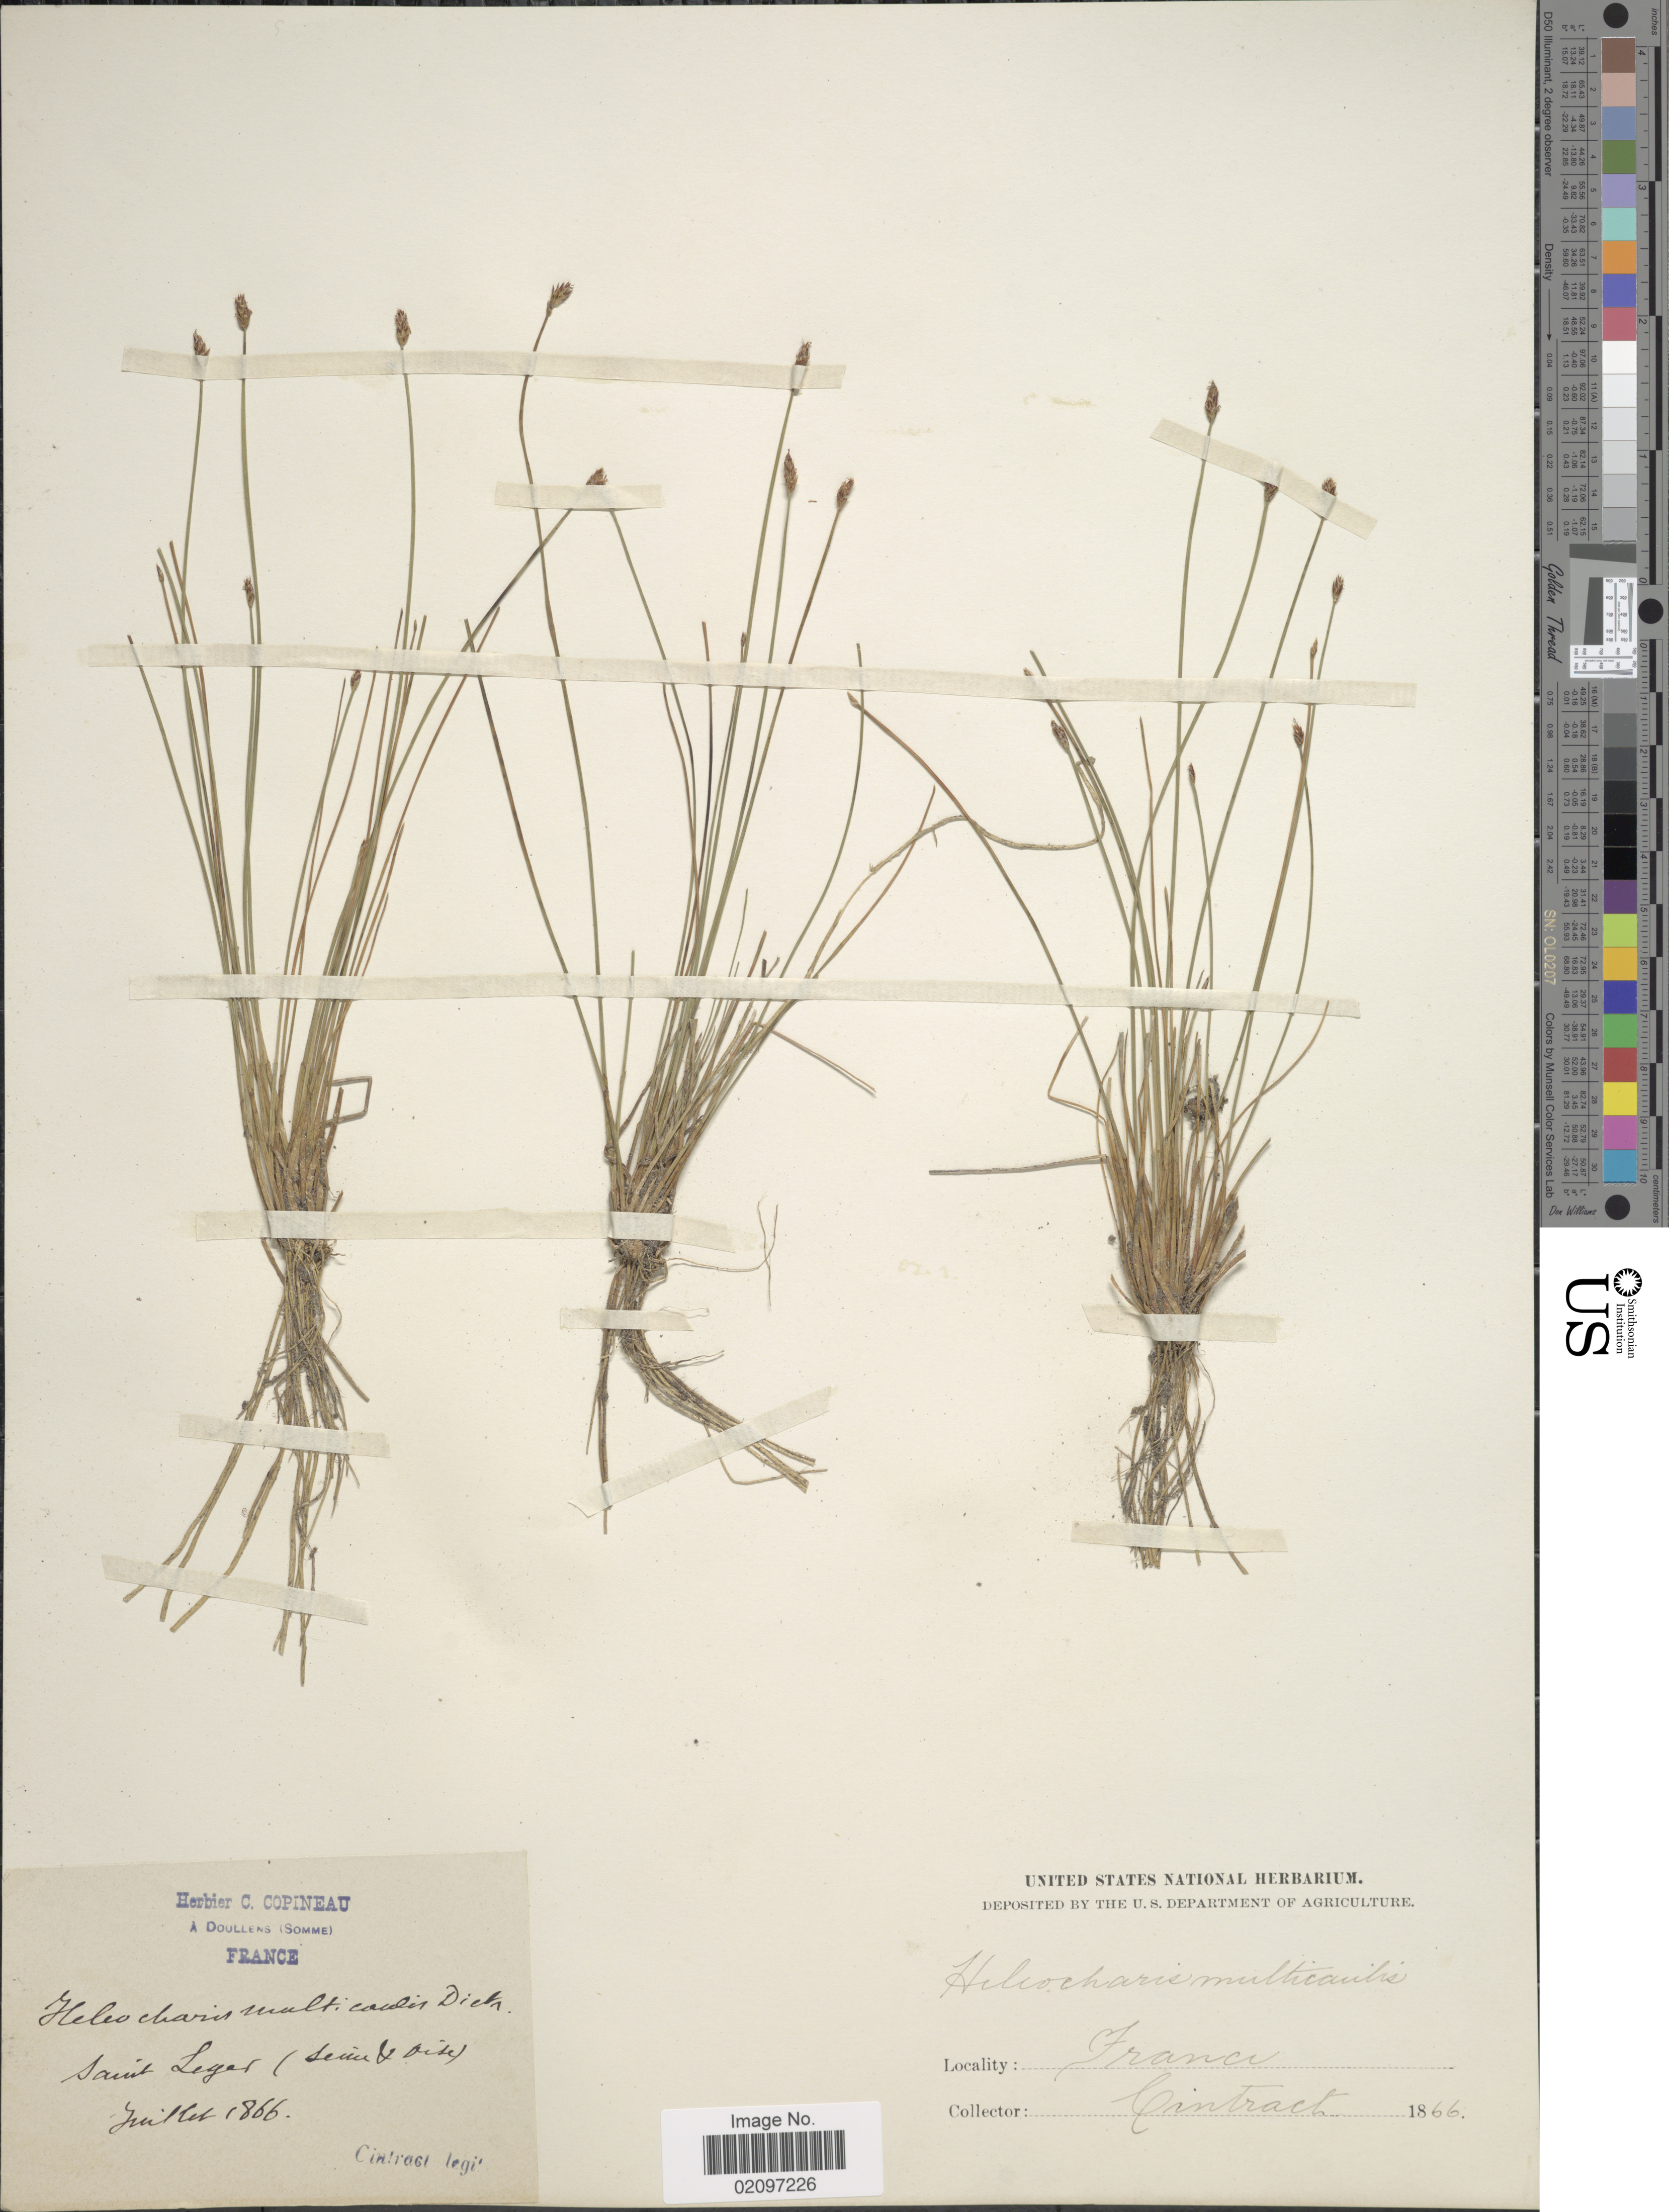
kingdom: Plantae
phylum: Tracheophyta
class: Liliopsida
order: Poales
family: Cyperaceae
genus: Eleocharis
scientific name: Eleocharis multicaulis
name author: (Sm.) Desv.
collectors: Cintract, --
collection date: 1866-07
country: France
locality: Sanit Leger (Semin dise)